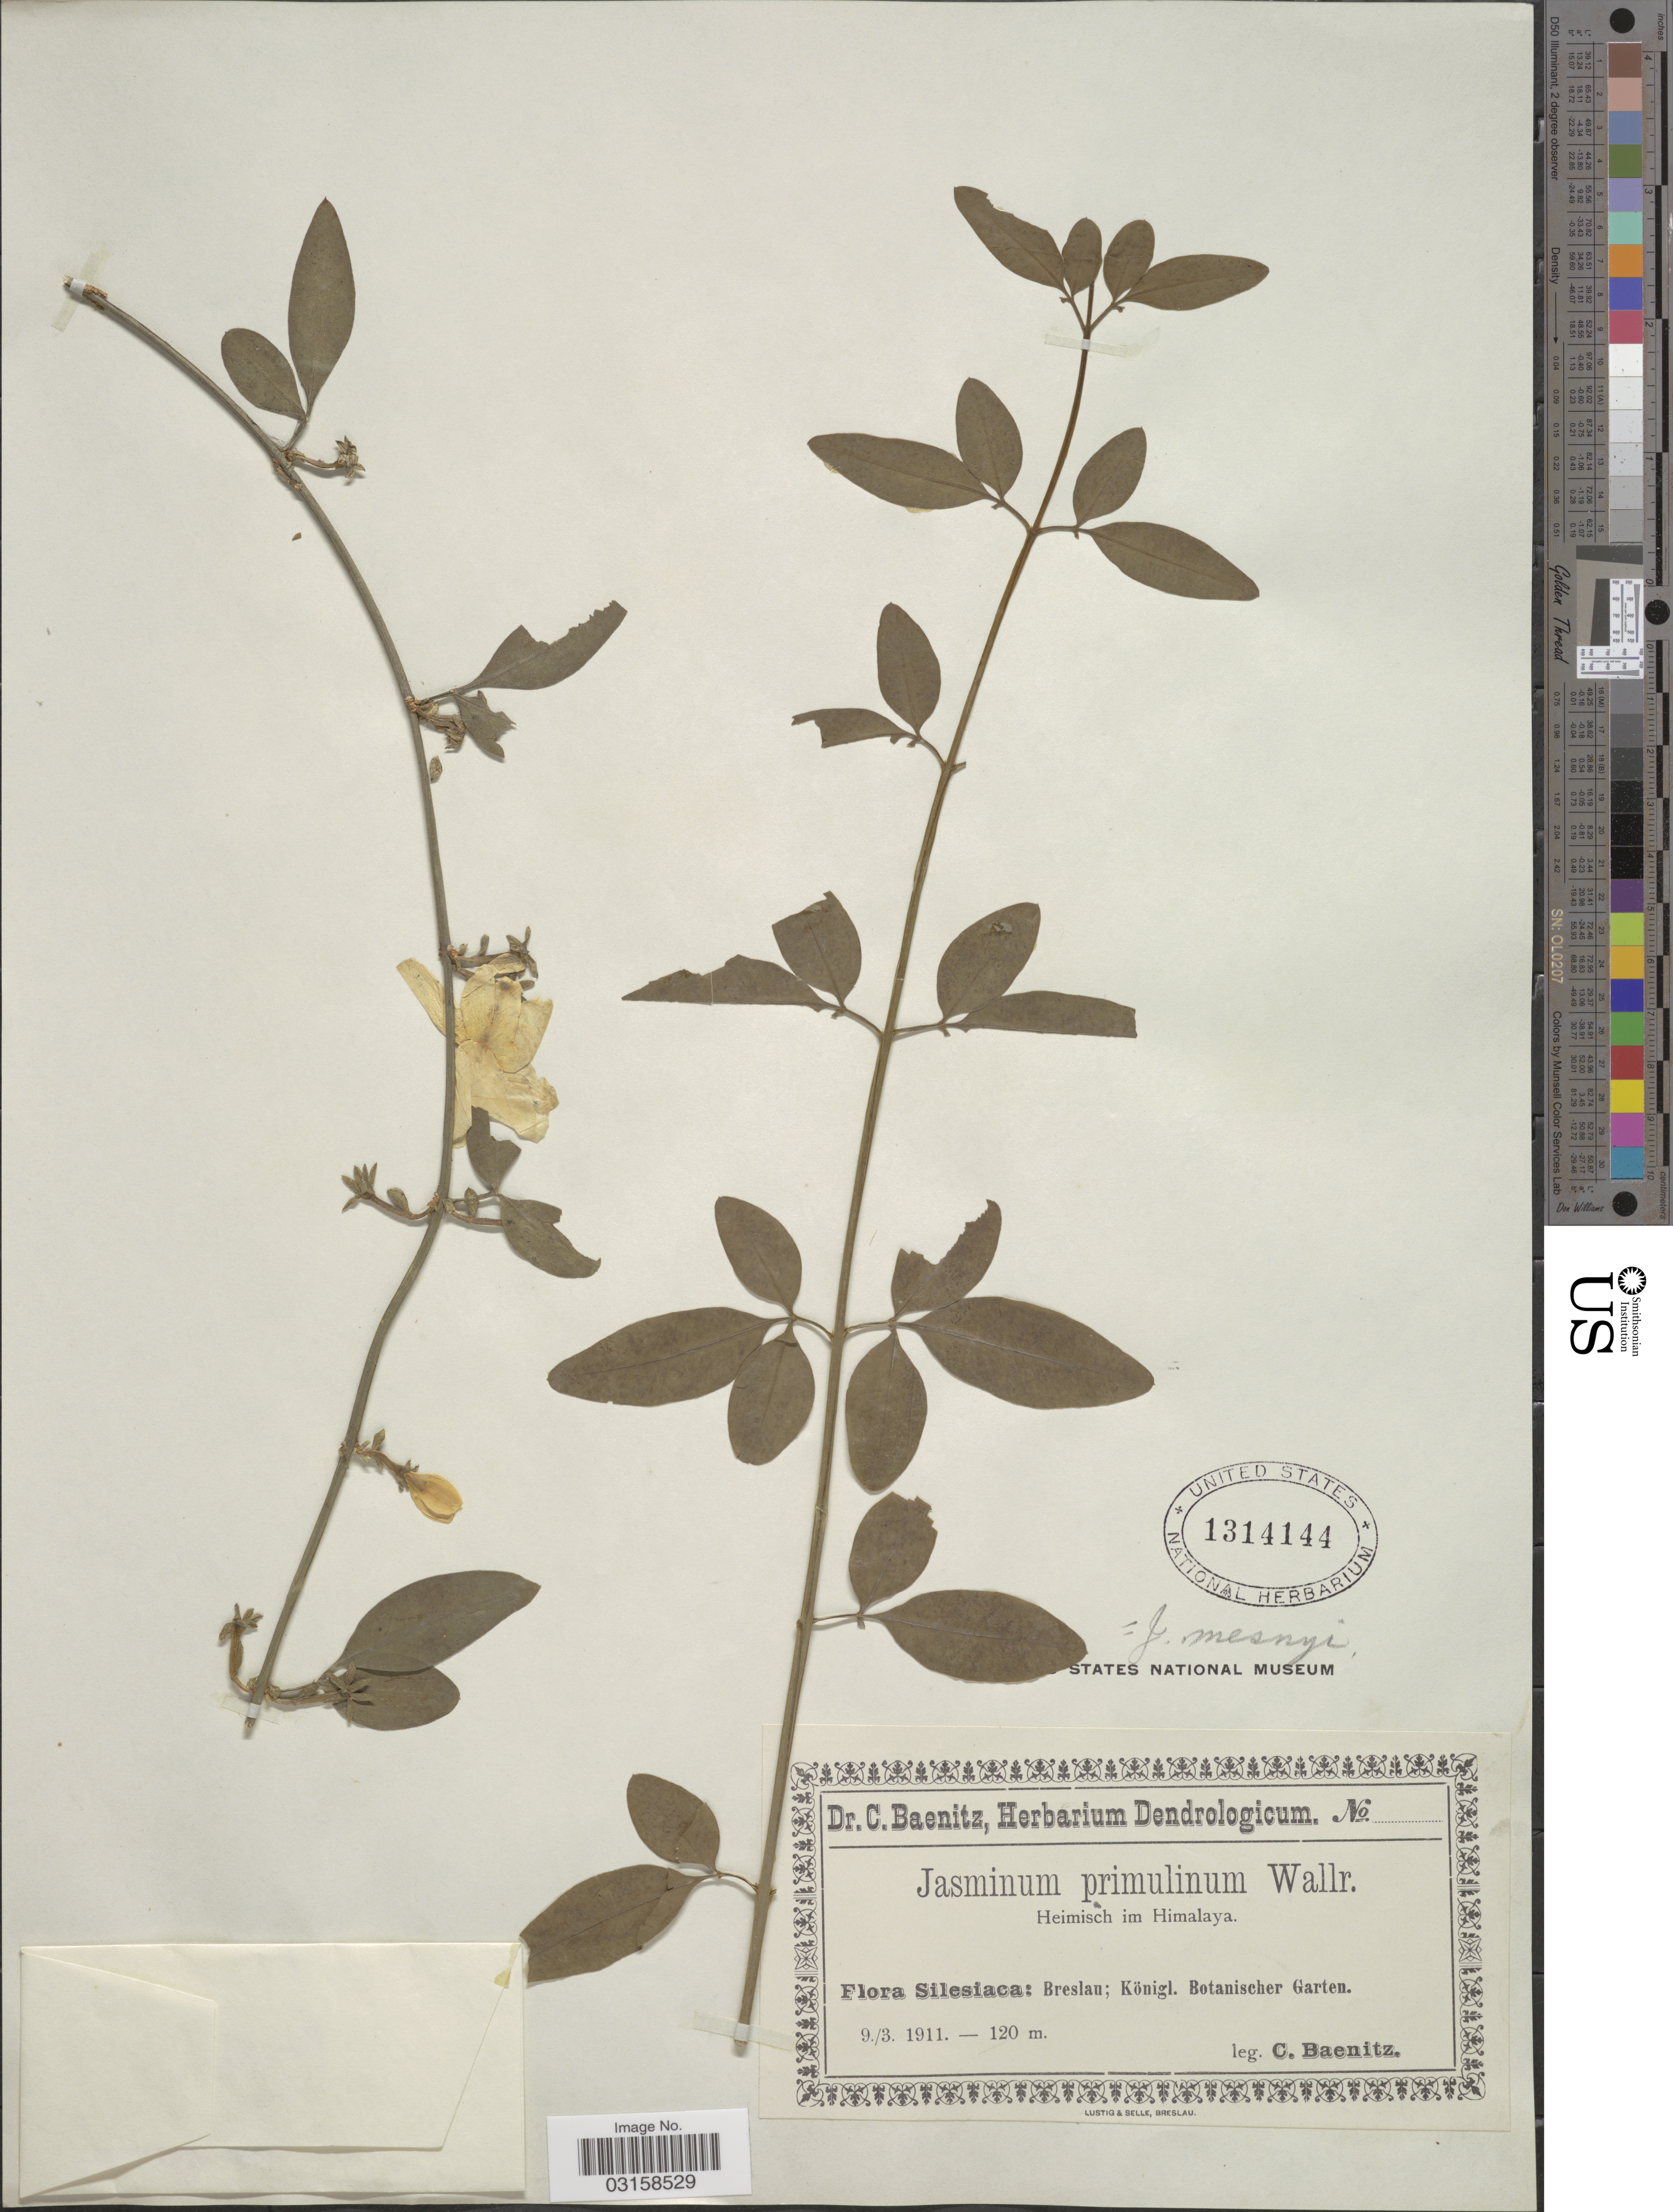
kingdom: Plantae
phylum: Tracheophyta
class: Magnoliopsida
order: Lamiales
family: Oleaceae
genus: Jasminum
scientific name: Jasminum mesnyi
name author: Hance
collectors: C. G. Baenitz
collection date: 1911-03-09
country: Poland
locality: Silesiaca: Breslau; Königl. Botanischer Garten.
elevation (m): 120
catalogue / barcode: US 1314144